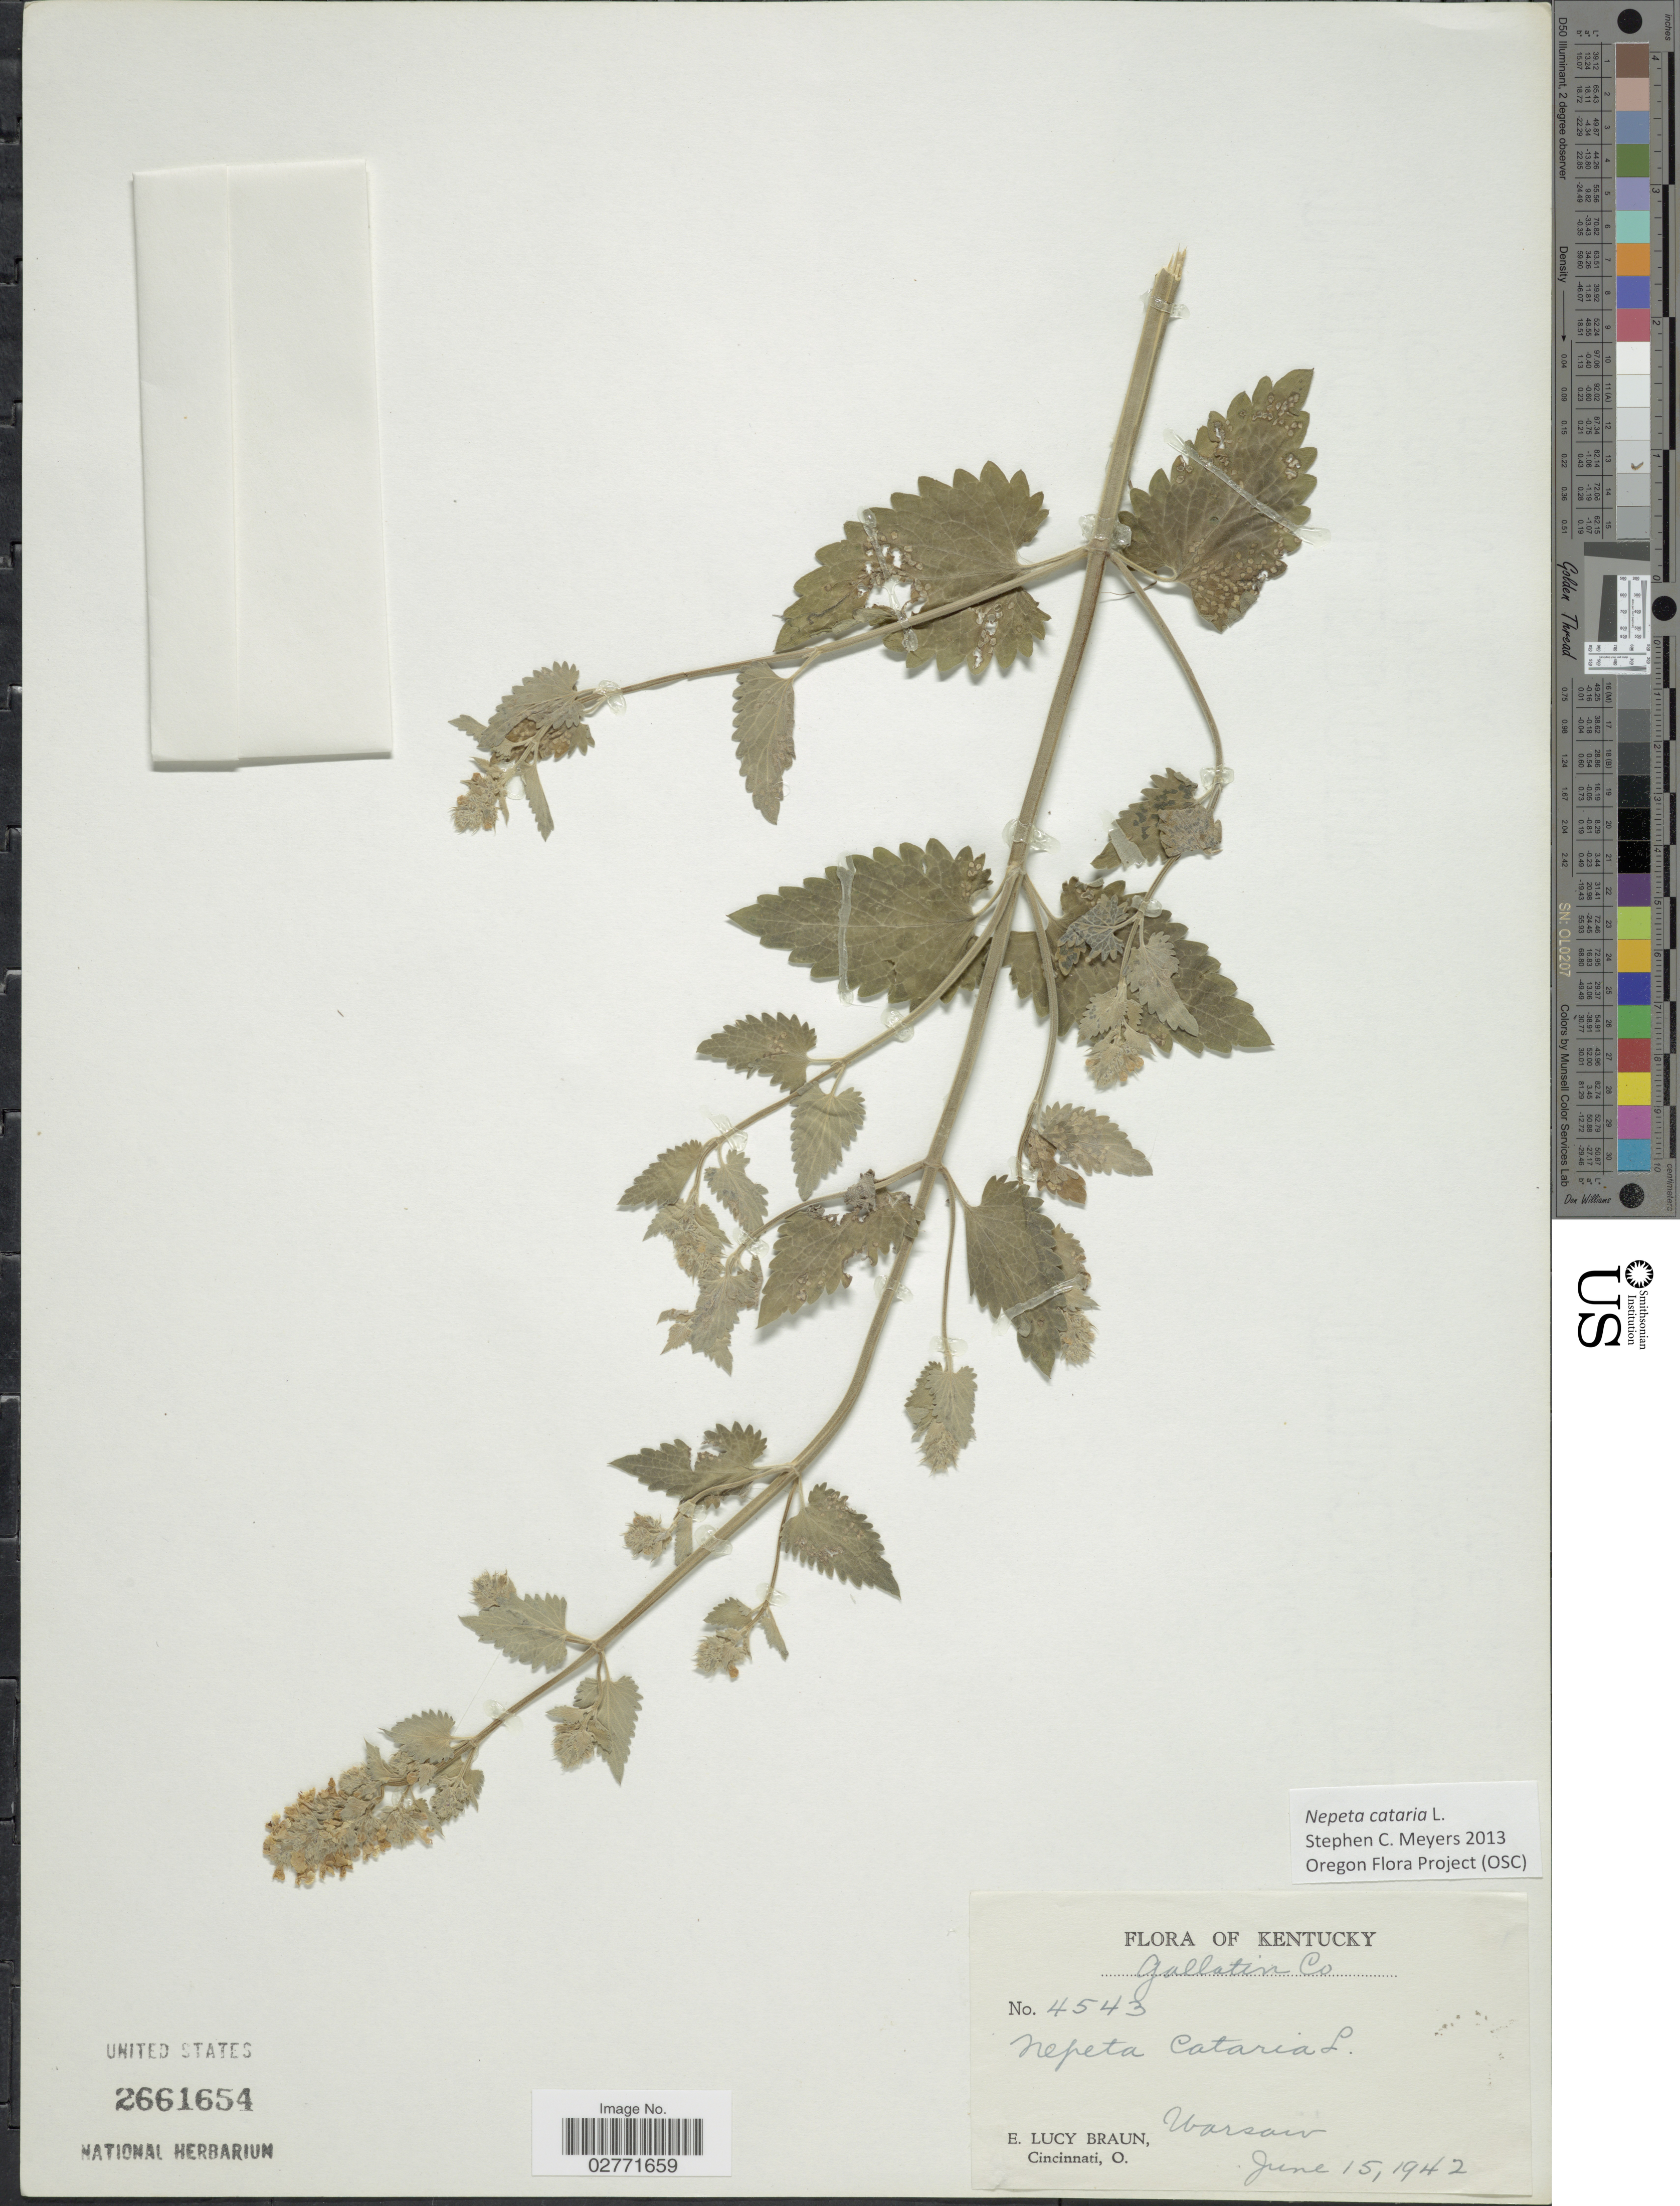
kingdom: Plantae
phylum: Tracheophyta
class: Magnoliopsida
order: Lamiales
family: Lamiaceae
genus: Nepeta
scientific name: Nepeta cataria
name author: L.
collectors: E. L. Braun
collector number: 4543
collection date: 1942-06-15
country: United States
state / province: Kentucky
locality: Gallatin Co., Warsaw.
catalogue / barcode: US 2661654